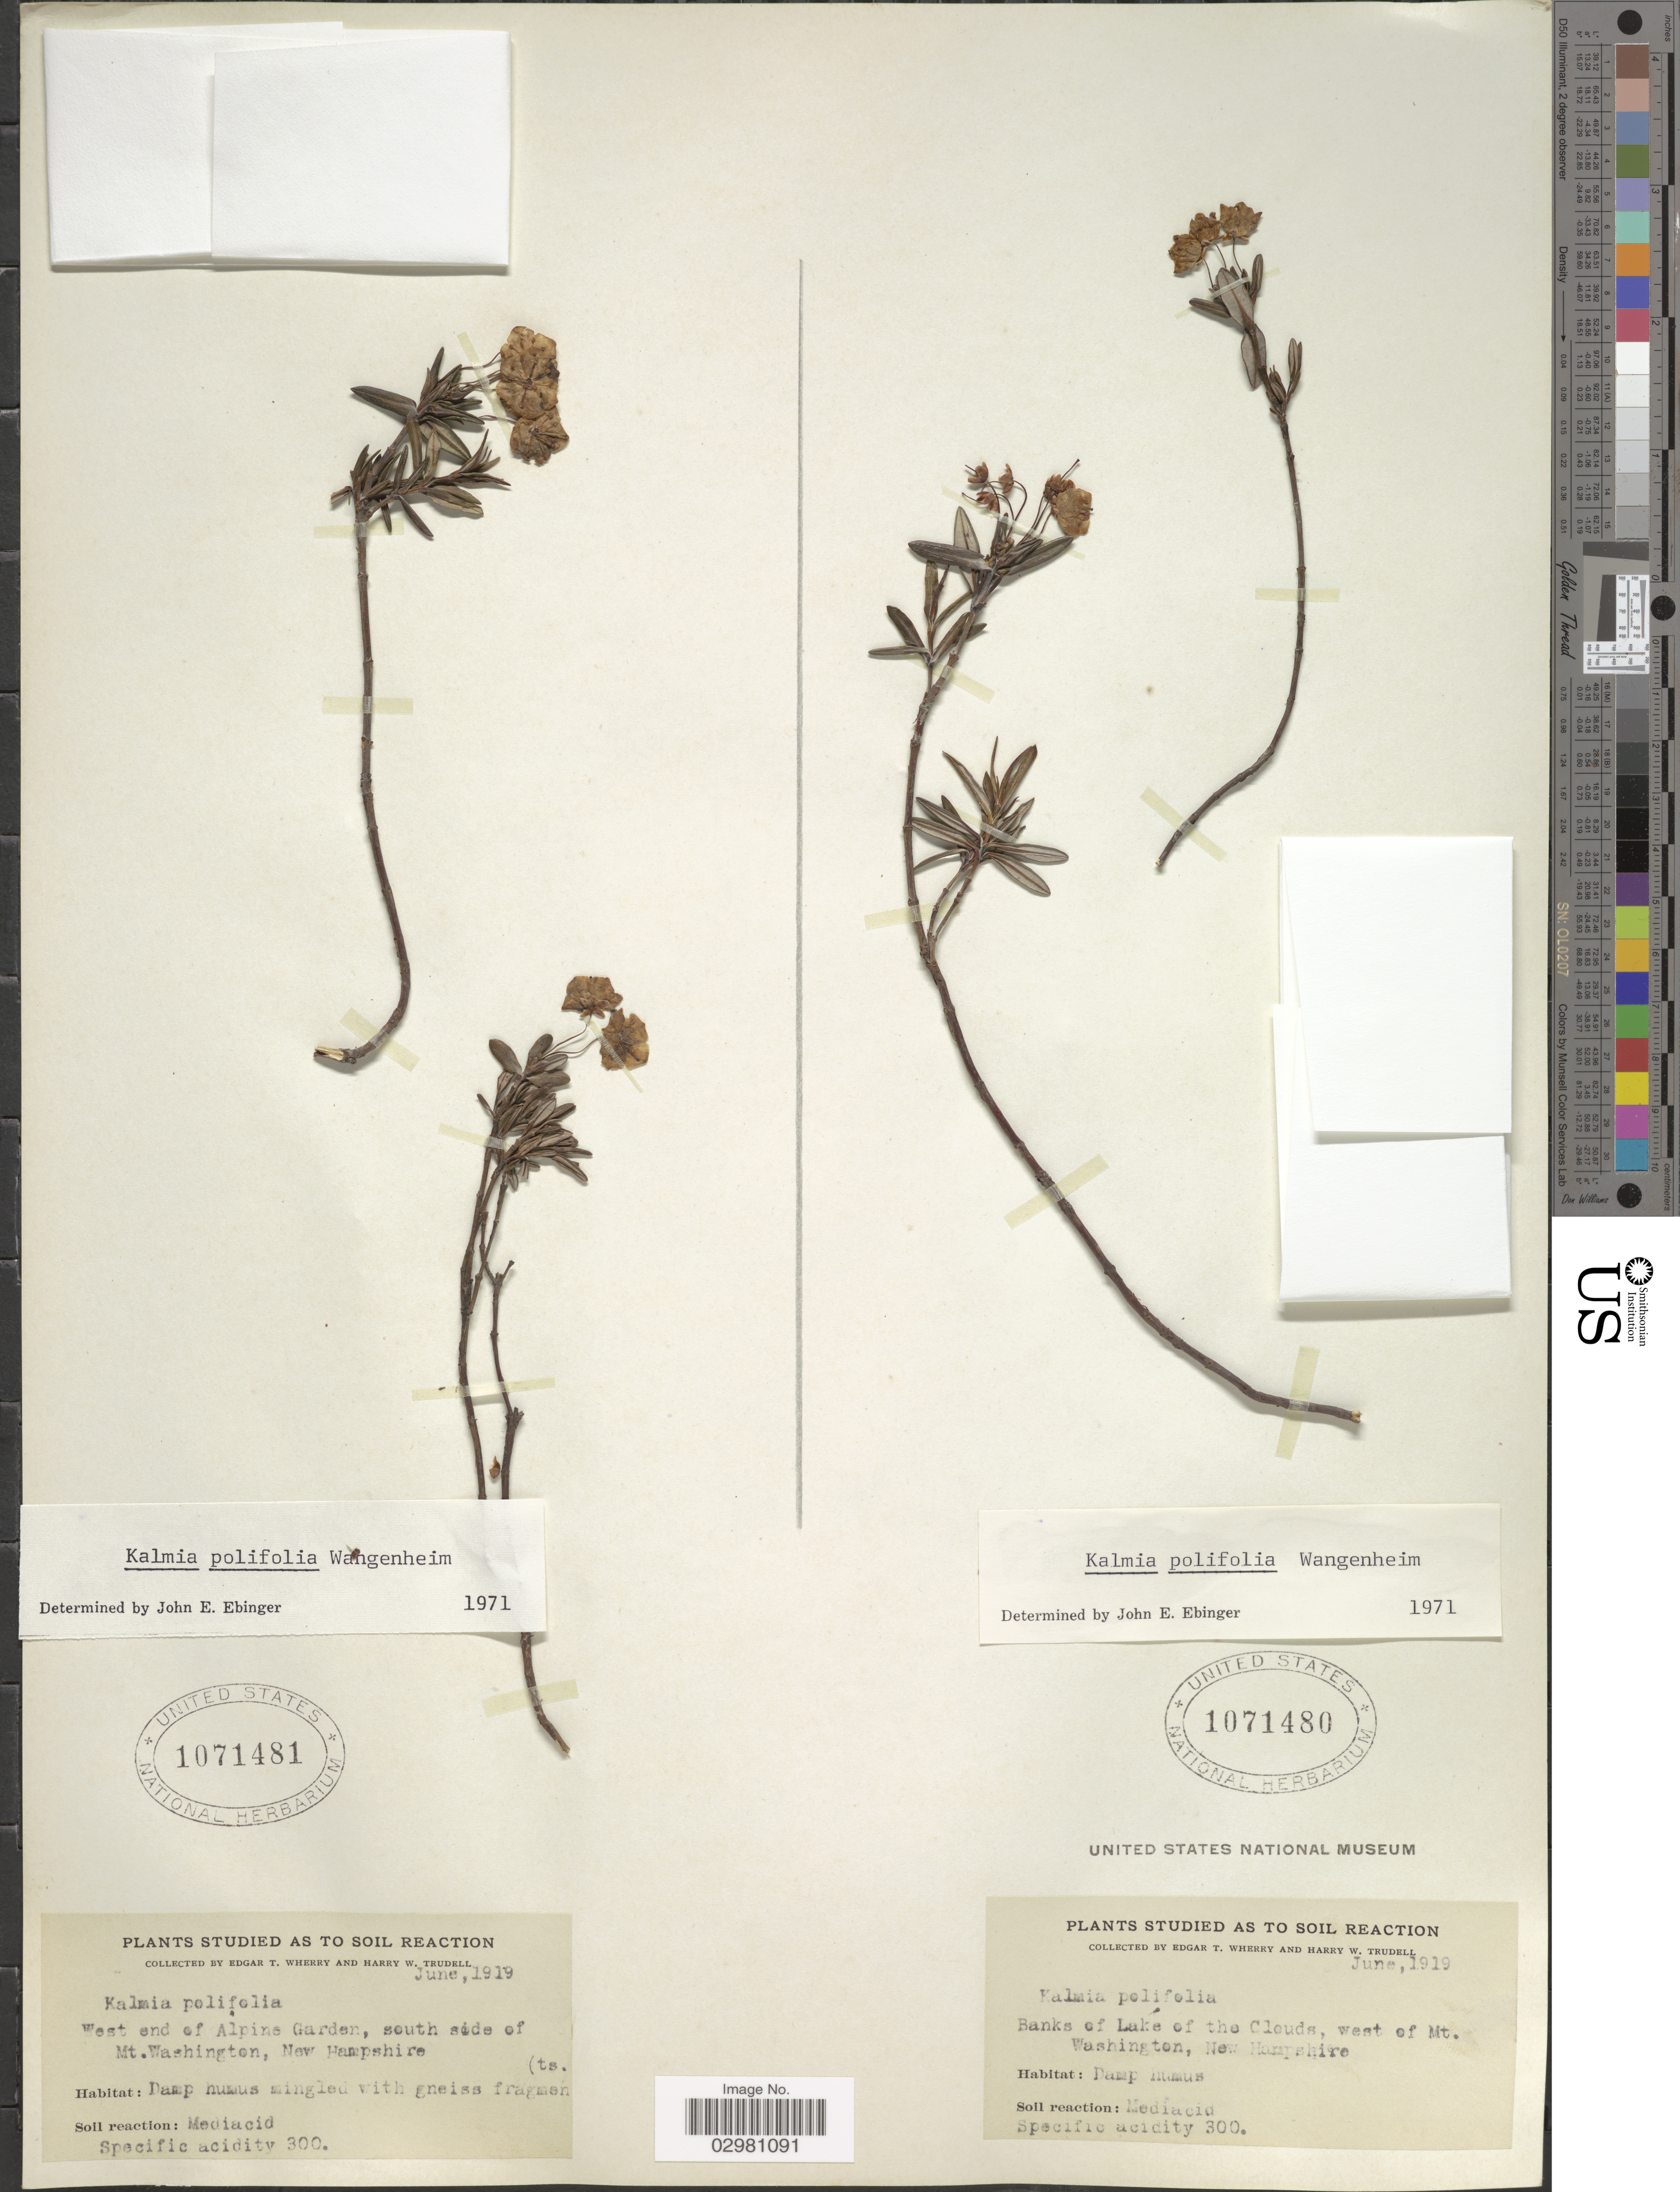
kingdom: Plantae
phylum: Tracheophyta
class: Magnoliopsida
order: Ericales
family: Ericaceae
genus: Kalmia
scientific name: Kalmia polifolia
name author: Wangenh.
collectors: E. T. Wherry & H. Trudell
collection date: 1919-06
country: United States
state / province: New Hampshire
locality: West end of Alpine Garden, south side of Mt. Washington.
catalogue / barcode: US 1071481-2